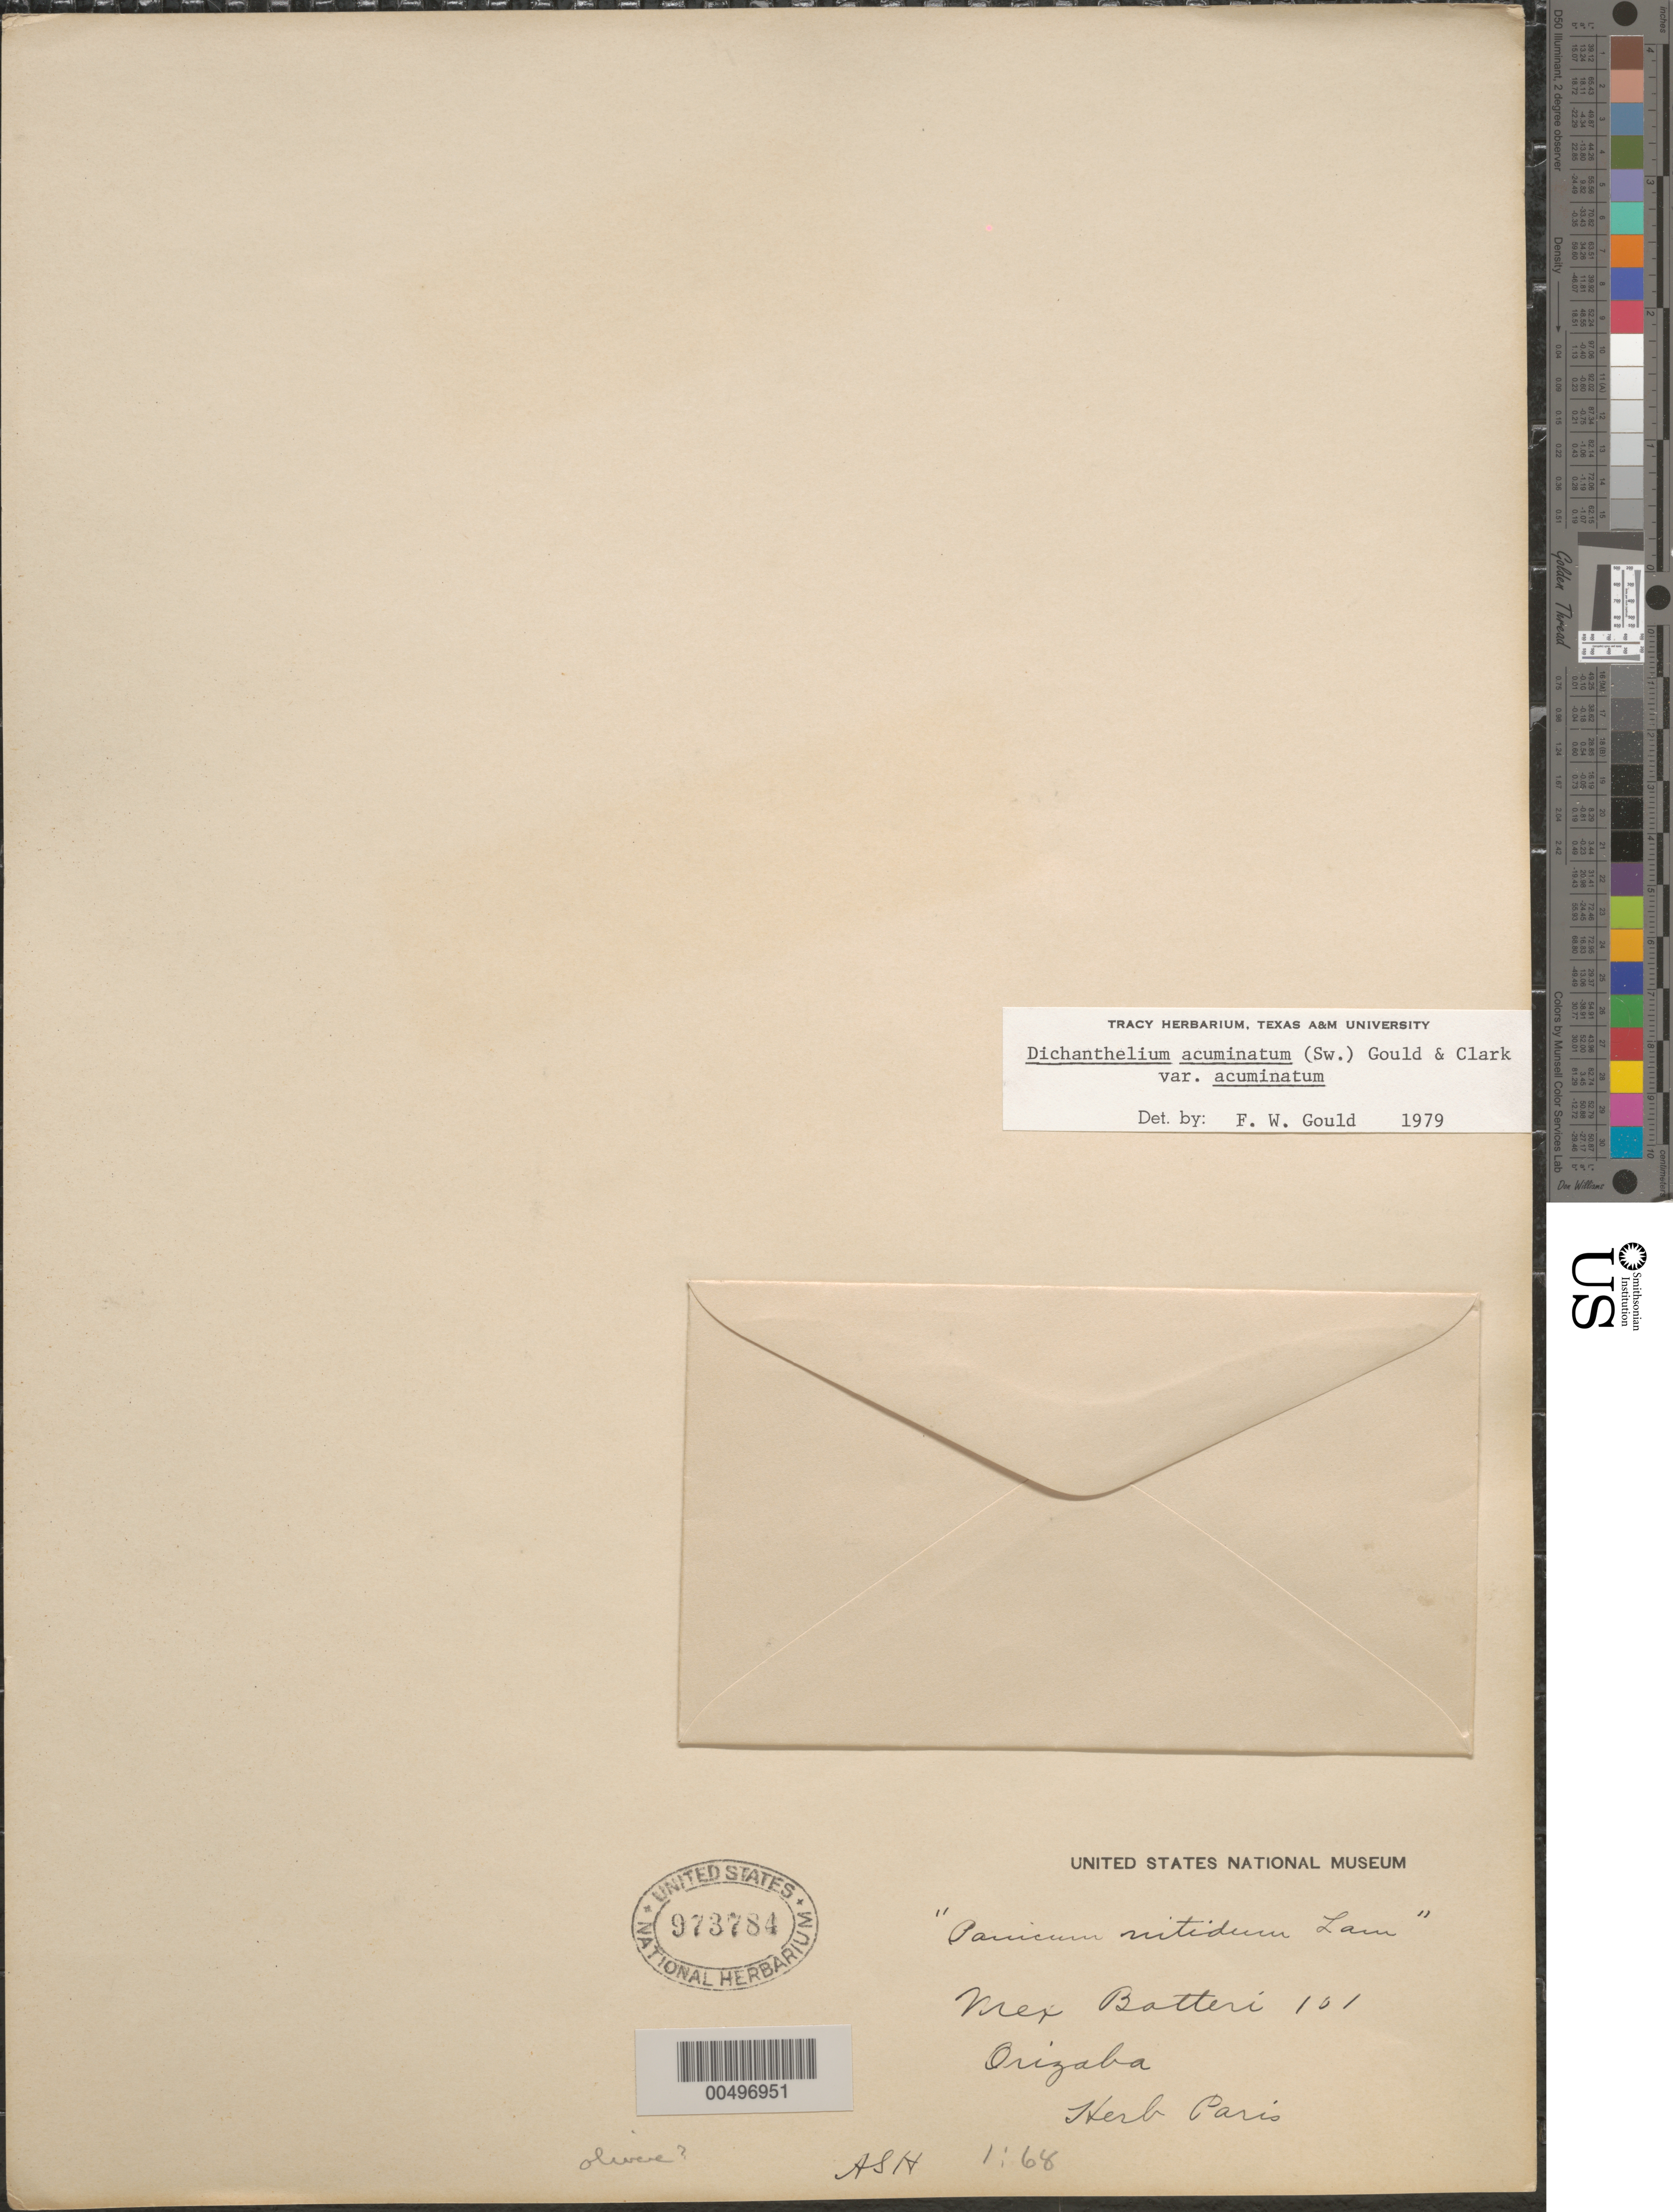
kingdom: Plantae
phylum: Tracheophyta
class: Liliopsida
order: Poales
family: Poaceae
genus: Dichanthelium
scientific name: Dichanthelium acuminatum var. acuminatum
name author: (Sw.) Gould & C.A. Clark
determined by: Gould, F. W.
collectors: -. Botteri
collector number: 101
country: Mexico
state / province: Veracruz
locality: Orizaba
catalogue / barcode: US 973784